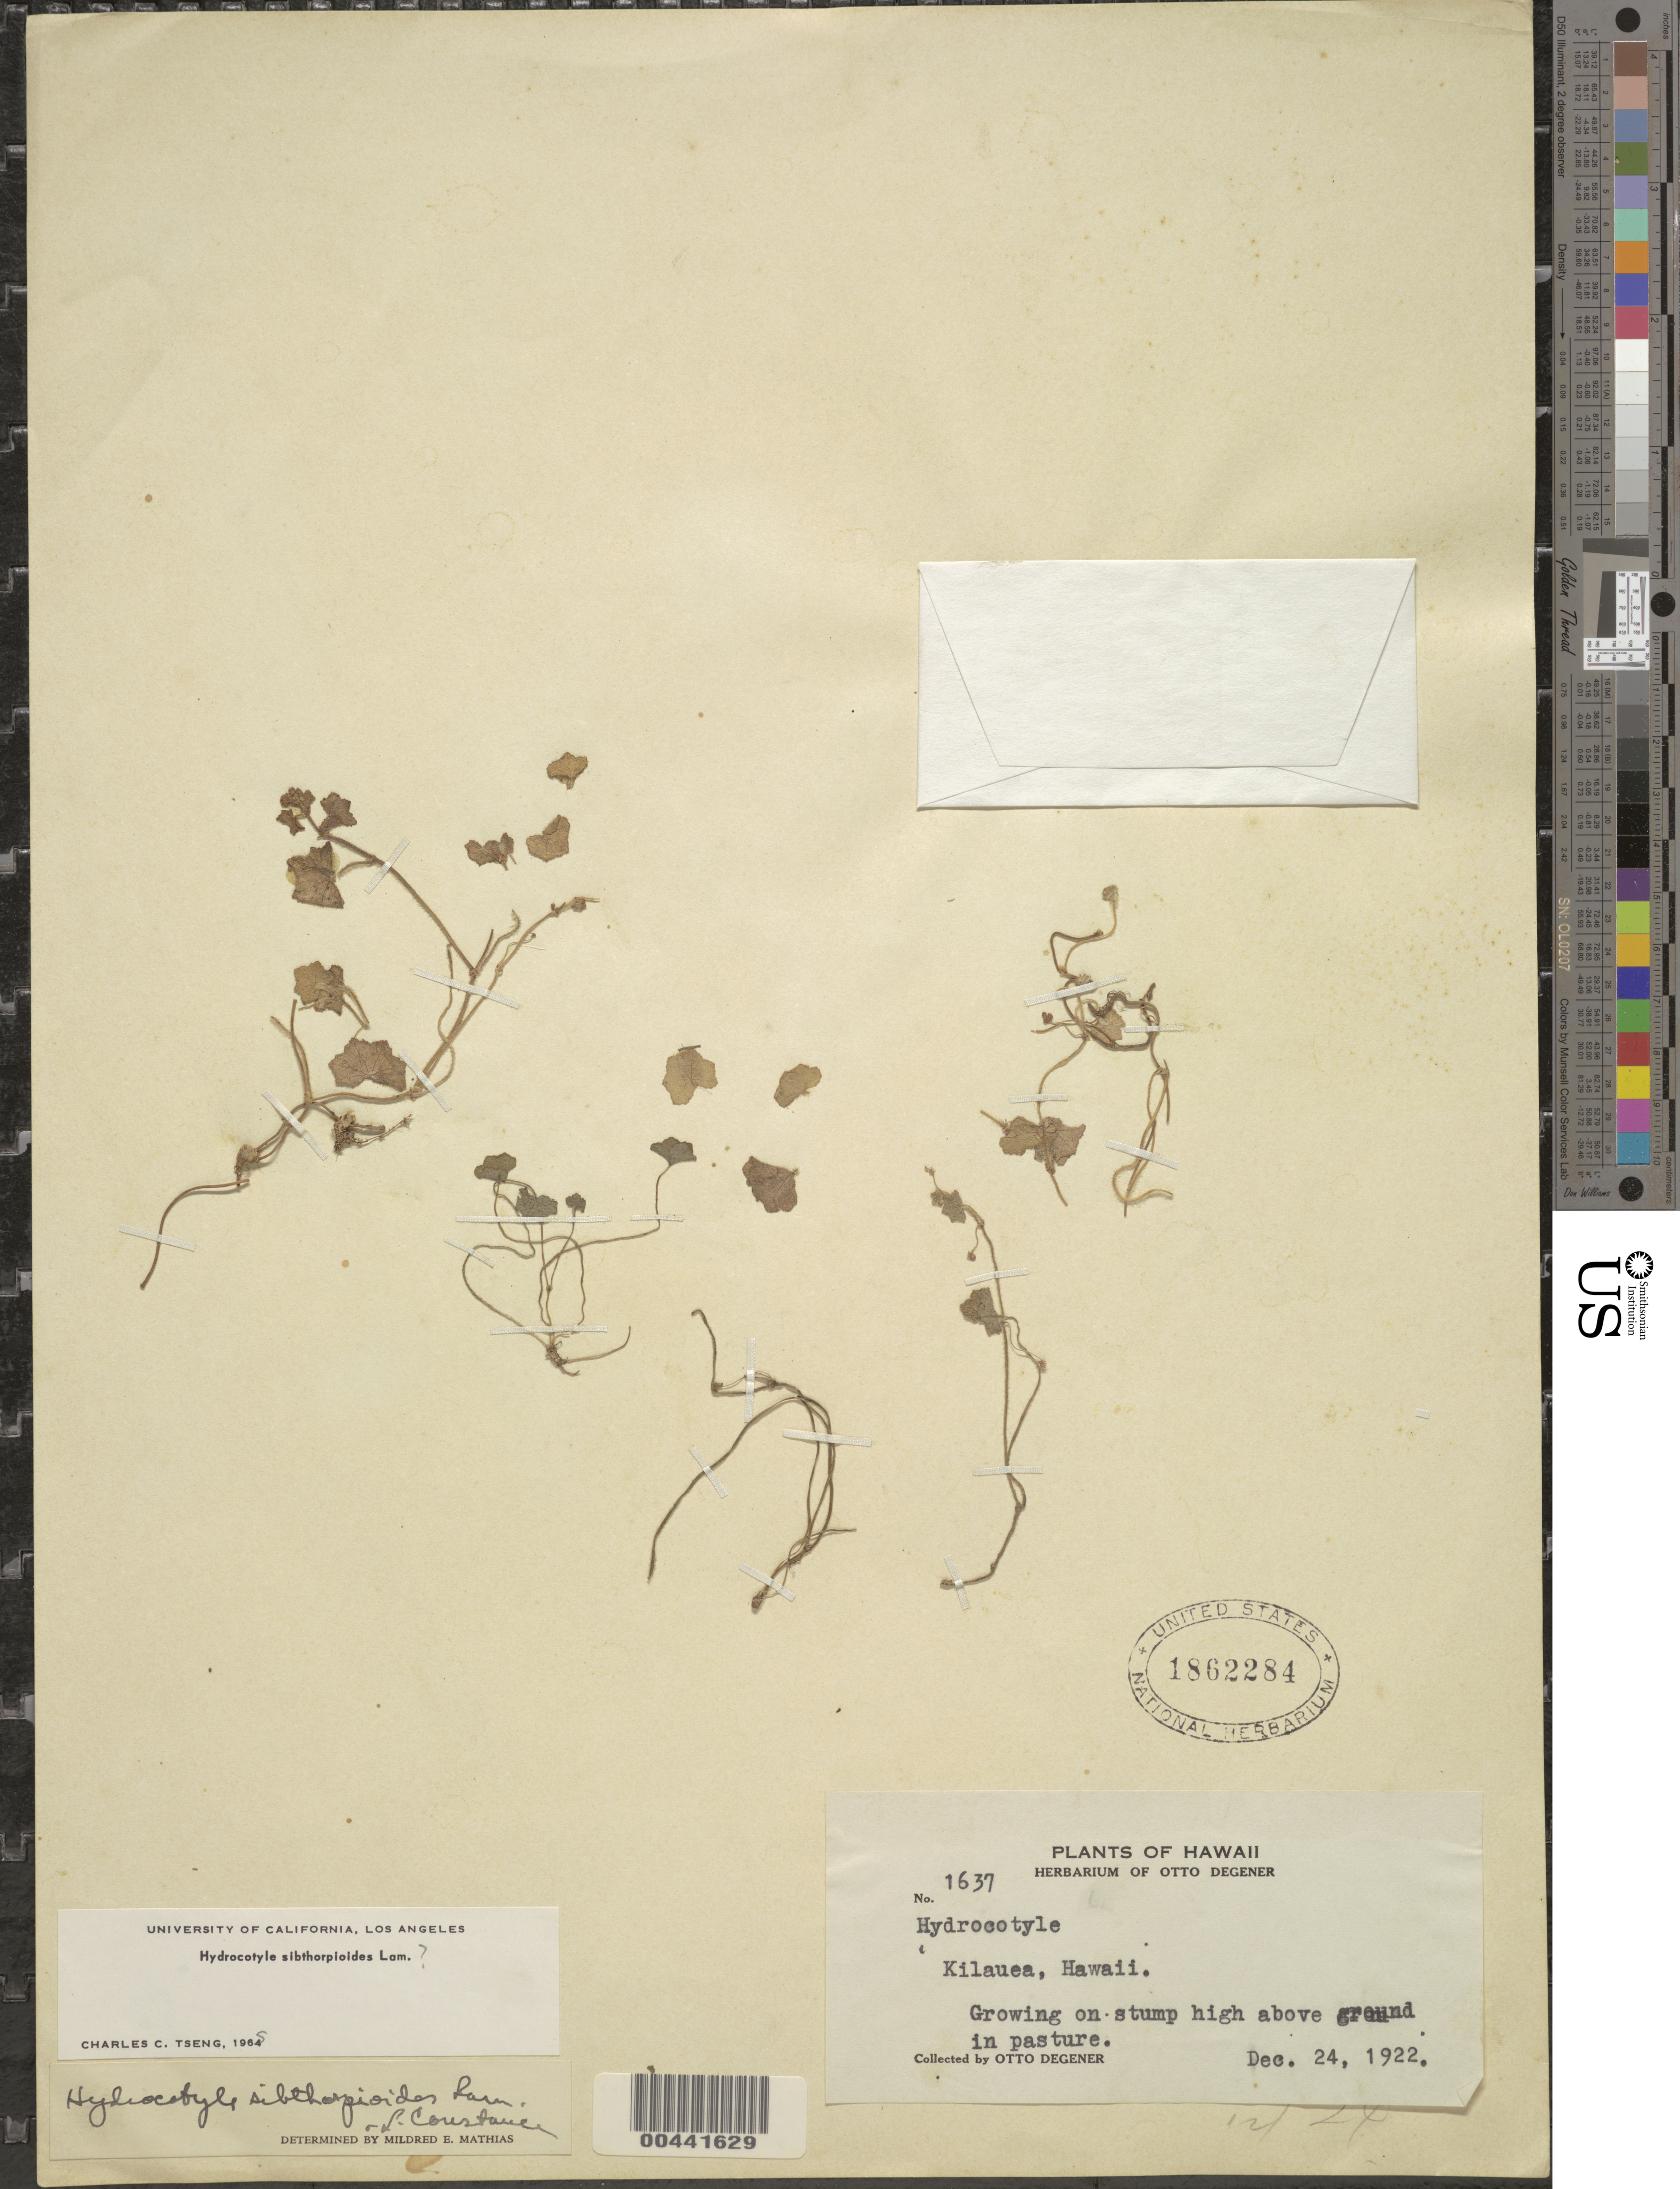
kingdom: Plantae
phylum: Tracheophyta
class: Magnoliopsida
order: Apiales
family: Araliaceae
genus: Hydrocotyle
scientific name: Hydrocotyle sibthorpioides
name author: Lam.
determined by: Mathias, M. E.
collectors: O. Degener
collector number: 1637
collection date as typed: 24 Dec 1922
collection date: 1922-12-24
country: United States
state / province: Hawaii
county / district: Honolulu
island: Oahu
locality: Kilauea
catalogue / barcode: US 1862284